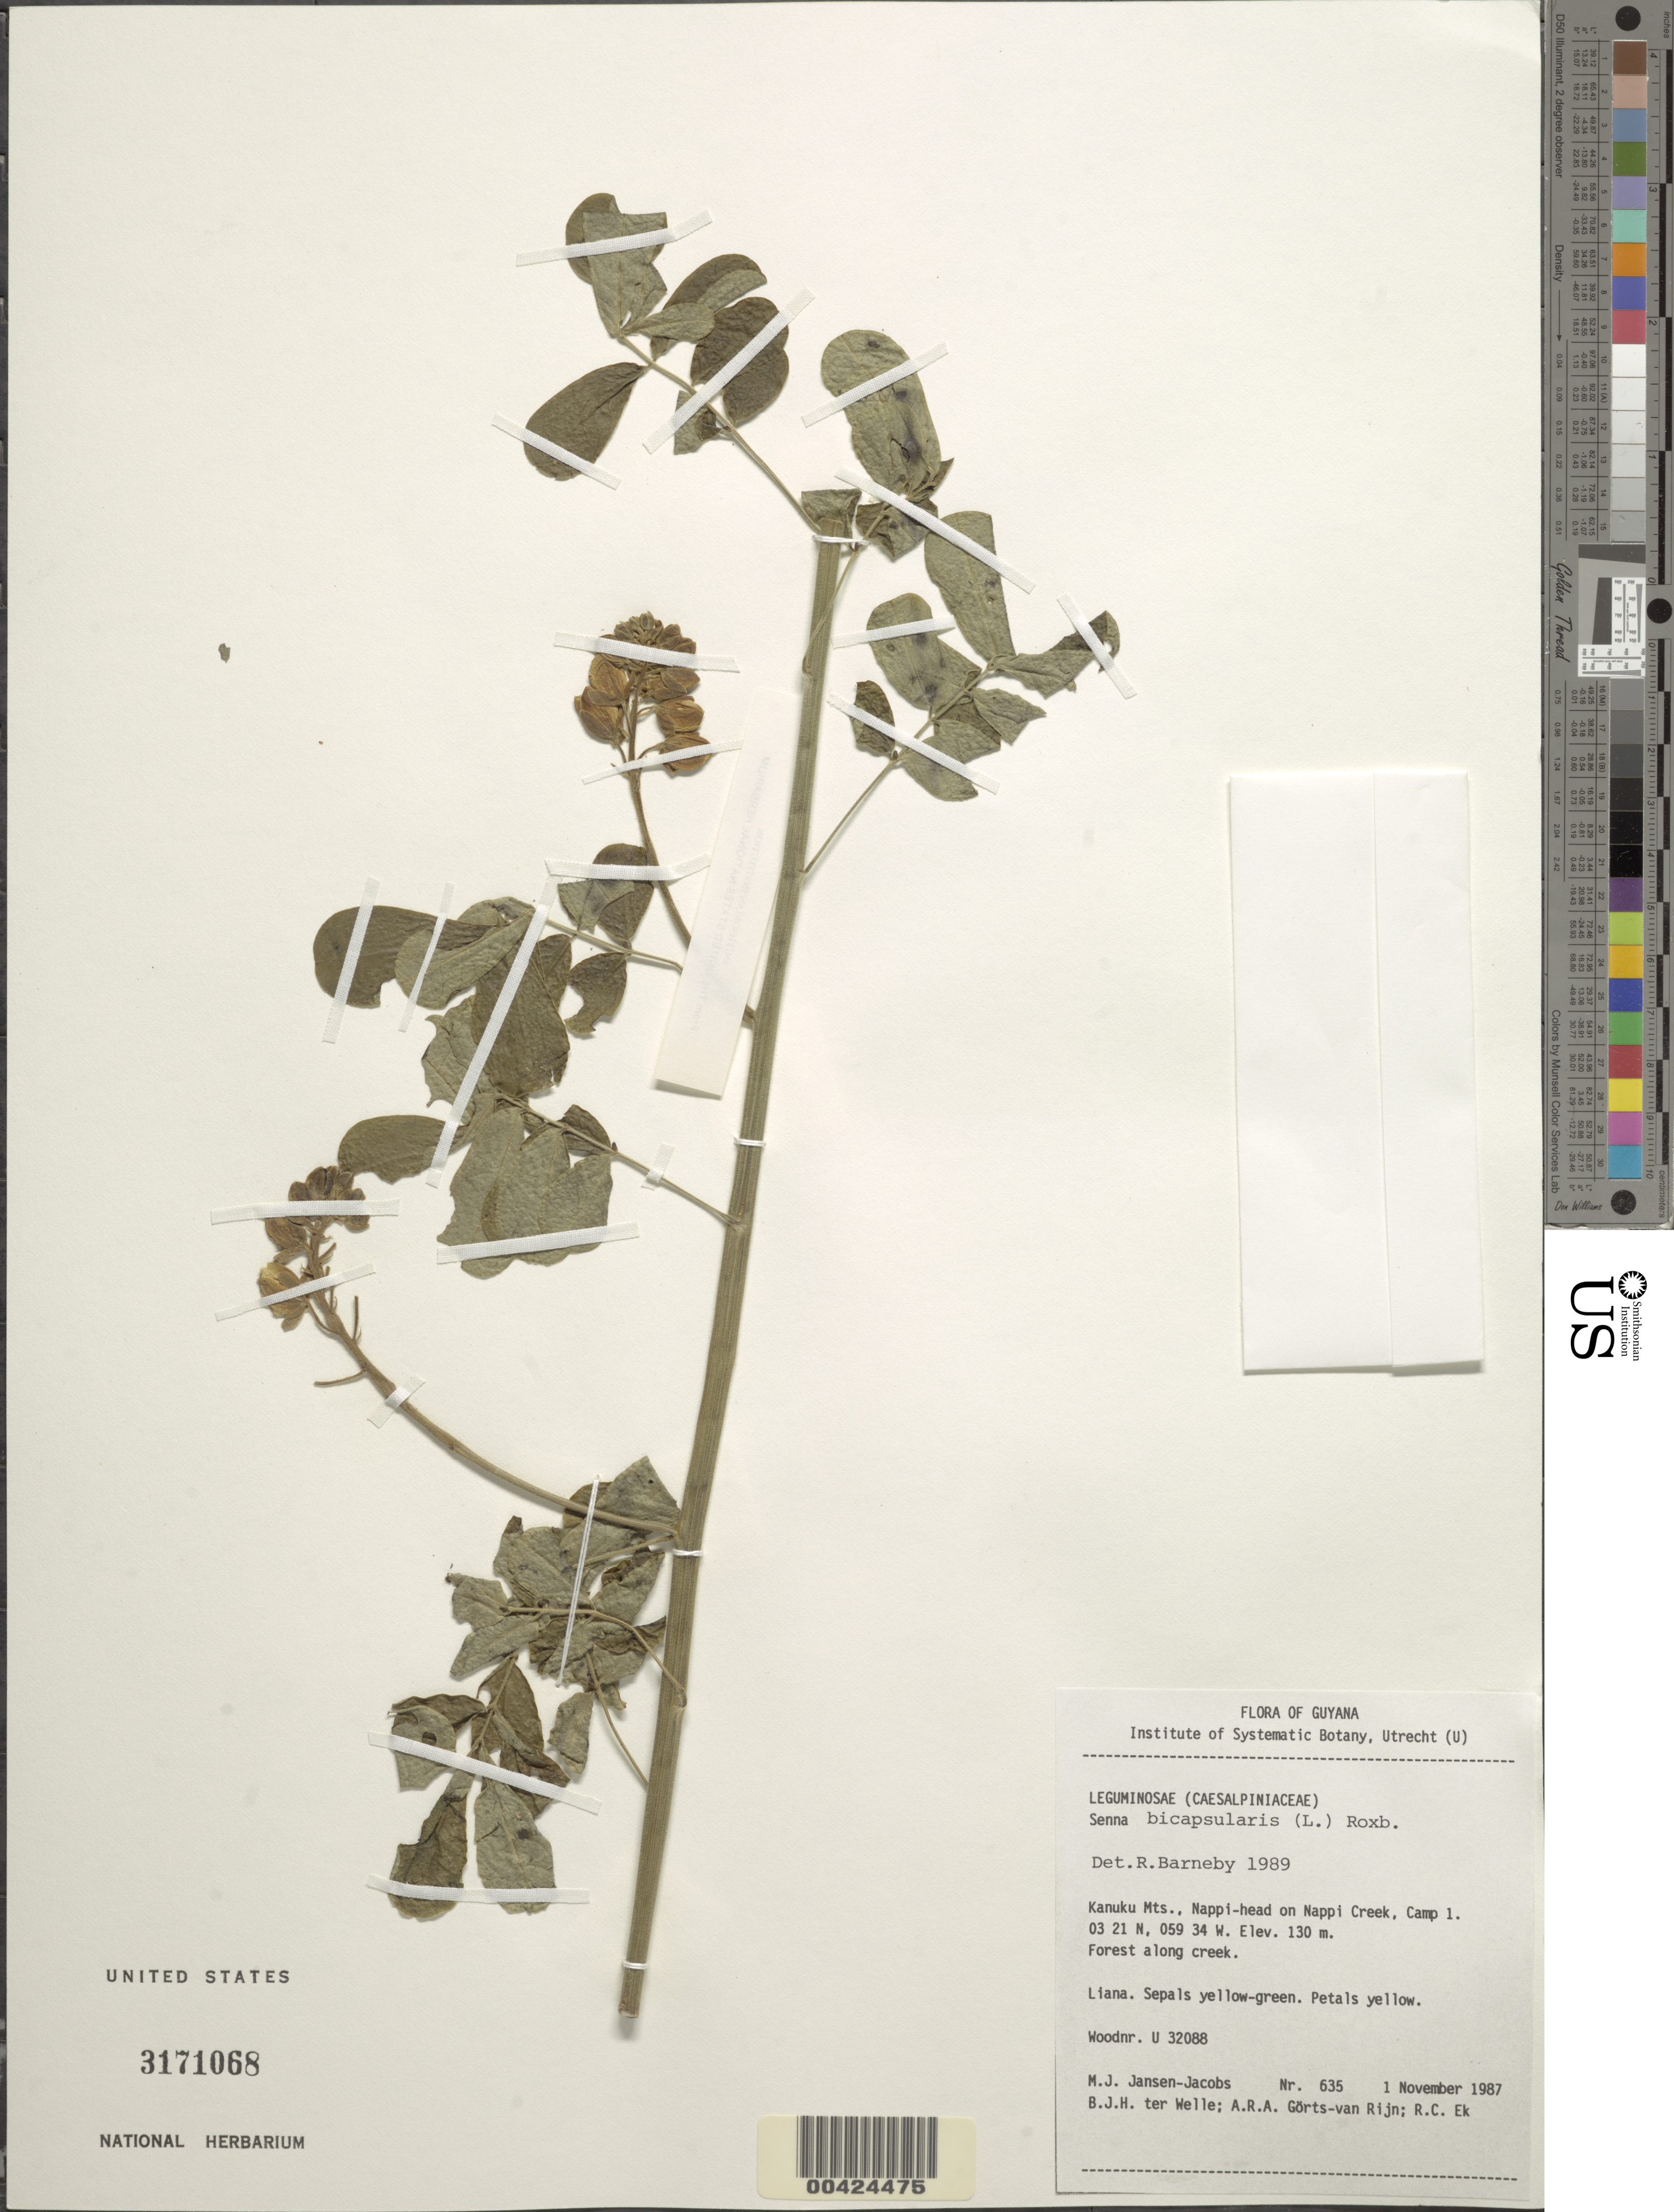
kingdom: Plantae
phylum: Tracheophyta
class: Magnoliopsida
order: Fabales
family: Fabaceae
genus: Senna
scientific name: Senna bicapsularis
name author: (L.) Roxb.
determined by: Barneby, Rupert C., (NY)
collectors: M. J. Jansen-Jacobs, B. Welle, A. .R. A. Görts-van Rijn & E. Ek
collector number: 635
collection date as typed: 01 Nov 1987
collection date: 1987-11-01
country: Guyana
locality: Nappi-head on nappi creek; camp 1; kanuku mtns.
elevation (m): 130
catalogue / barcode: US 3171068